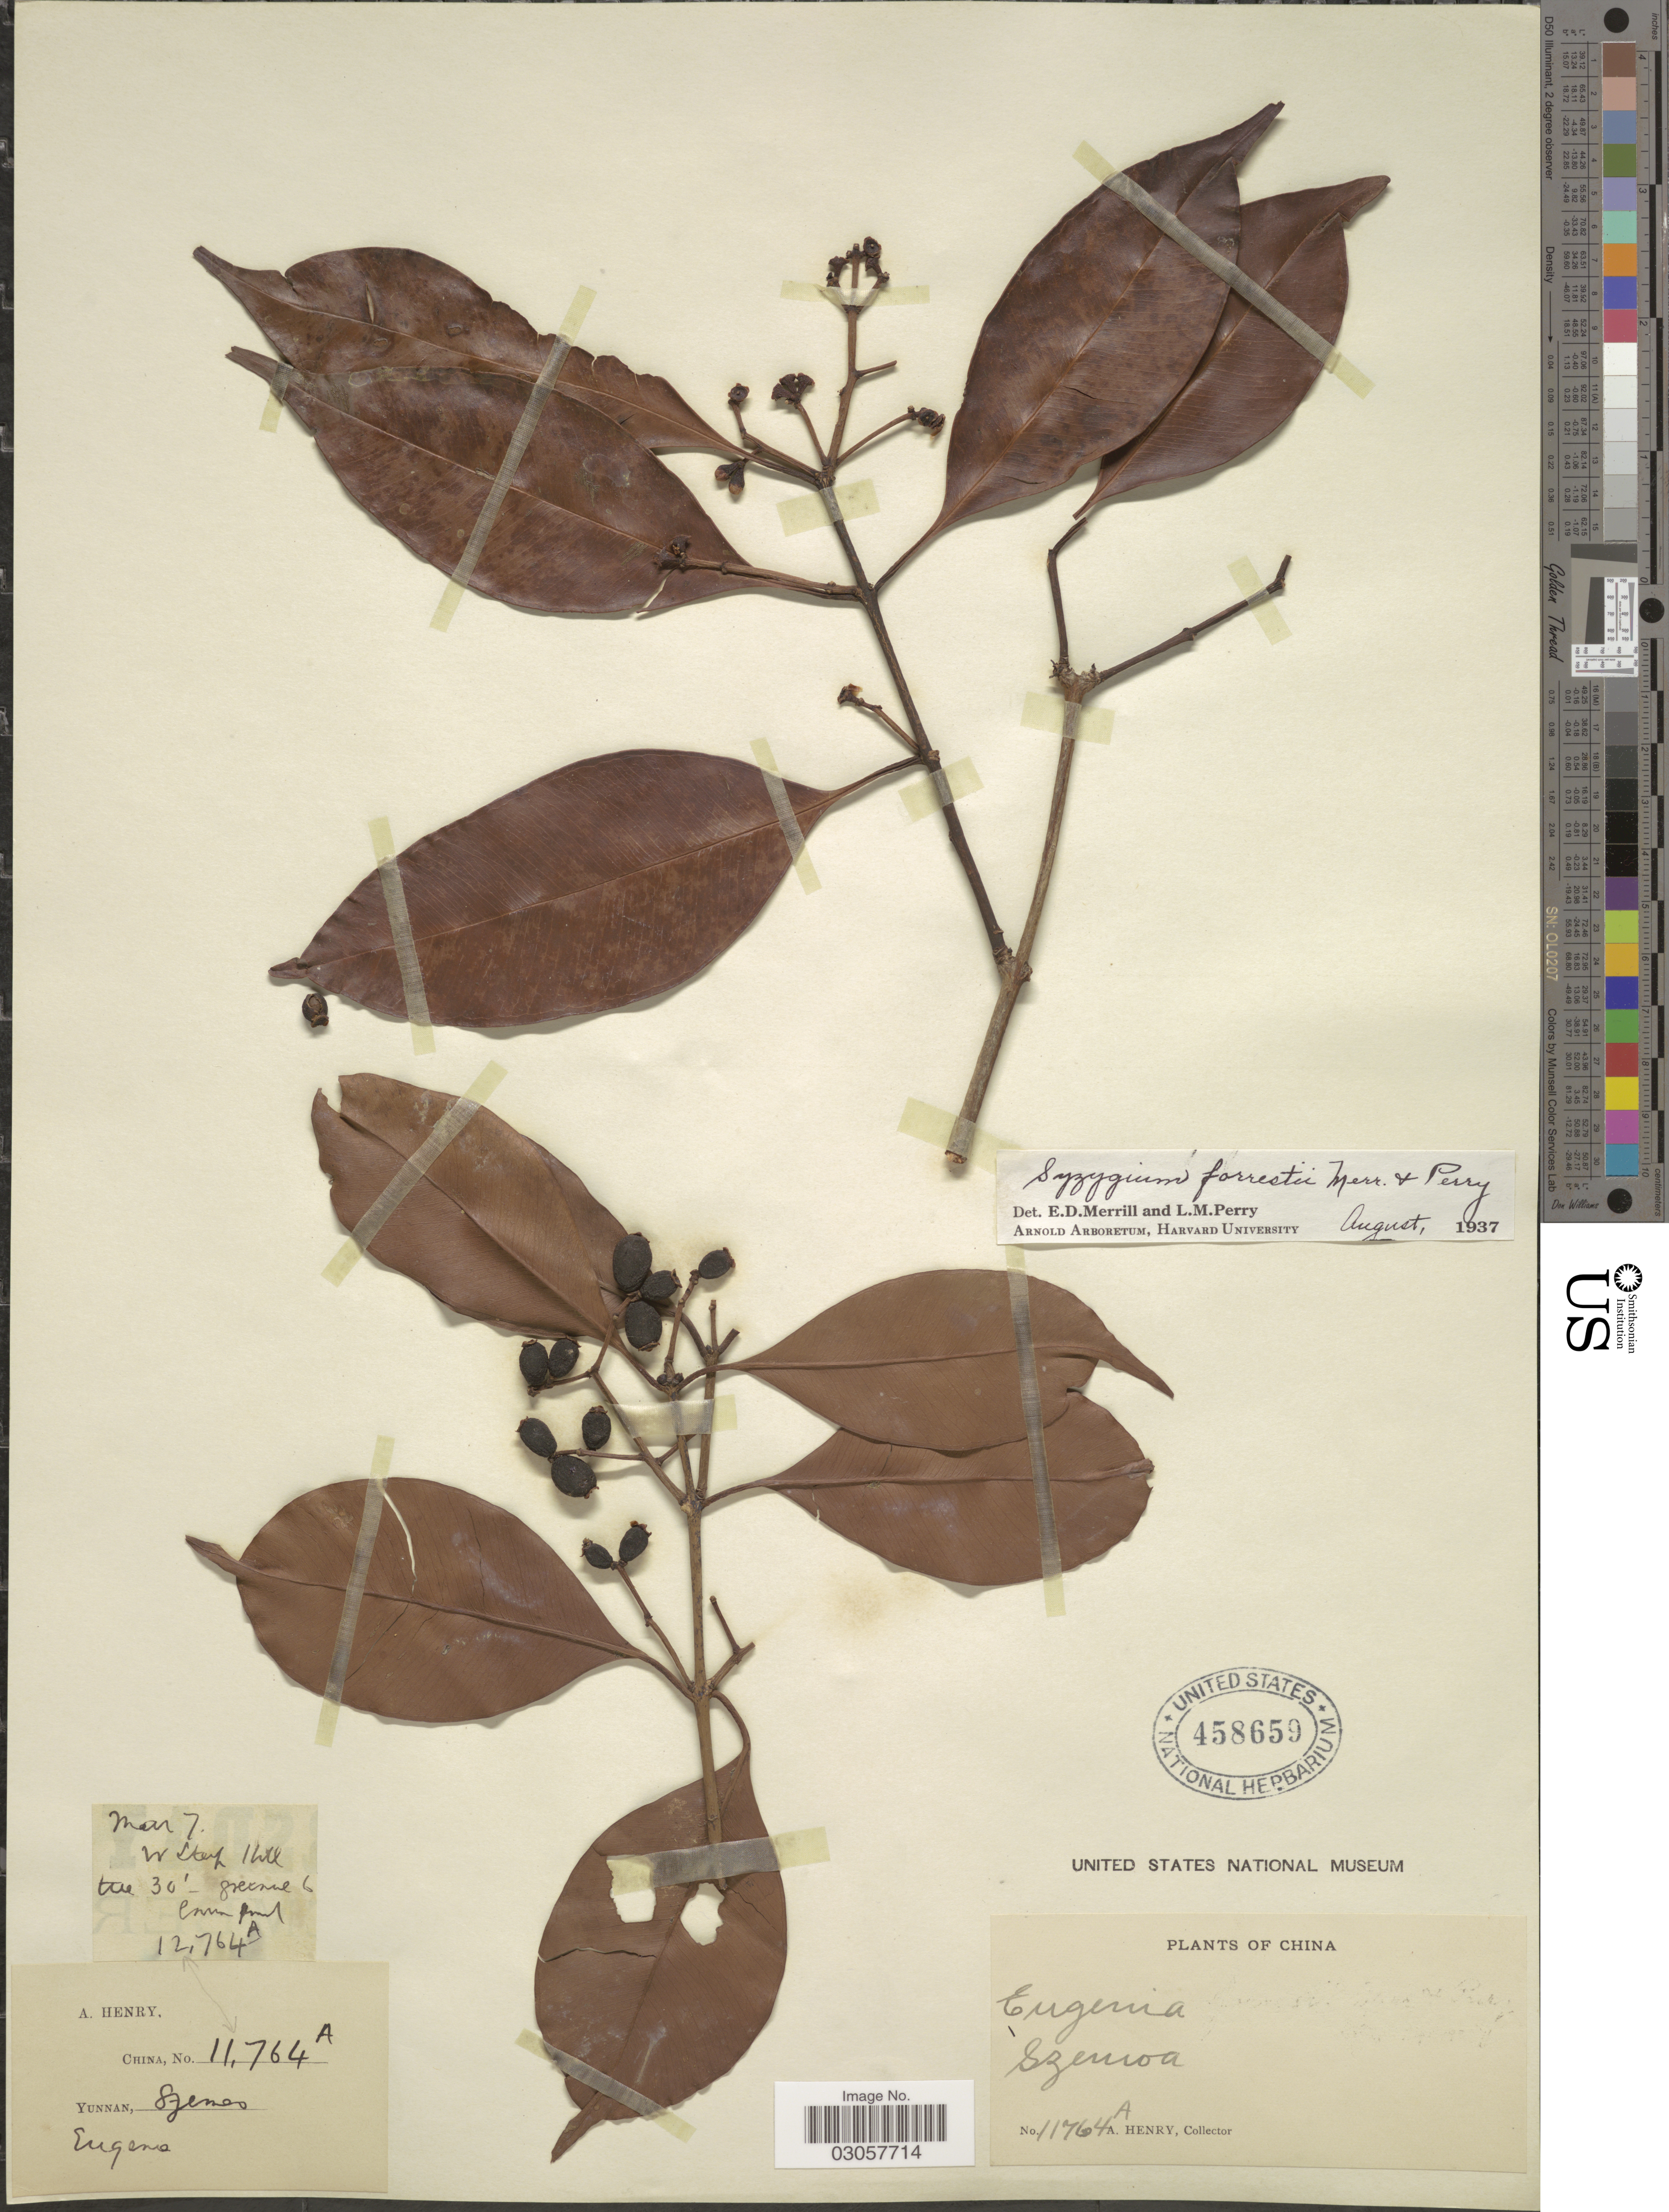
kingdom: Plantae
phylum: Tracheophyta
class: Magnoliopsida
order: Myrtales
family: Myrtaceae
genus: Syzygium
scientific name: Syzygium forrestii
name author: Merr. & L.M. Perry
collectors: A. Henry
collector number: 11764 A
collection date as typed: Transcribed d/m/y: /3/7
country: China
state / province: Yunnan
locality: Szemoa. W Step Hill.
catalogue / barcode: US 458659